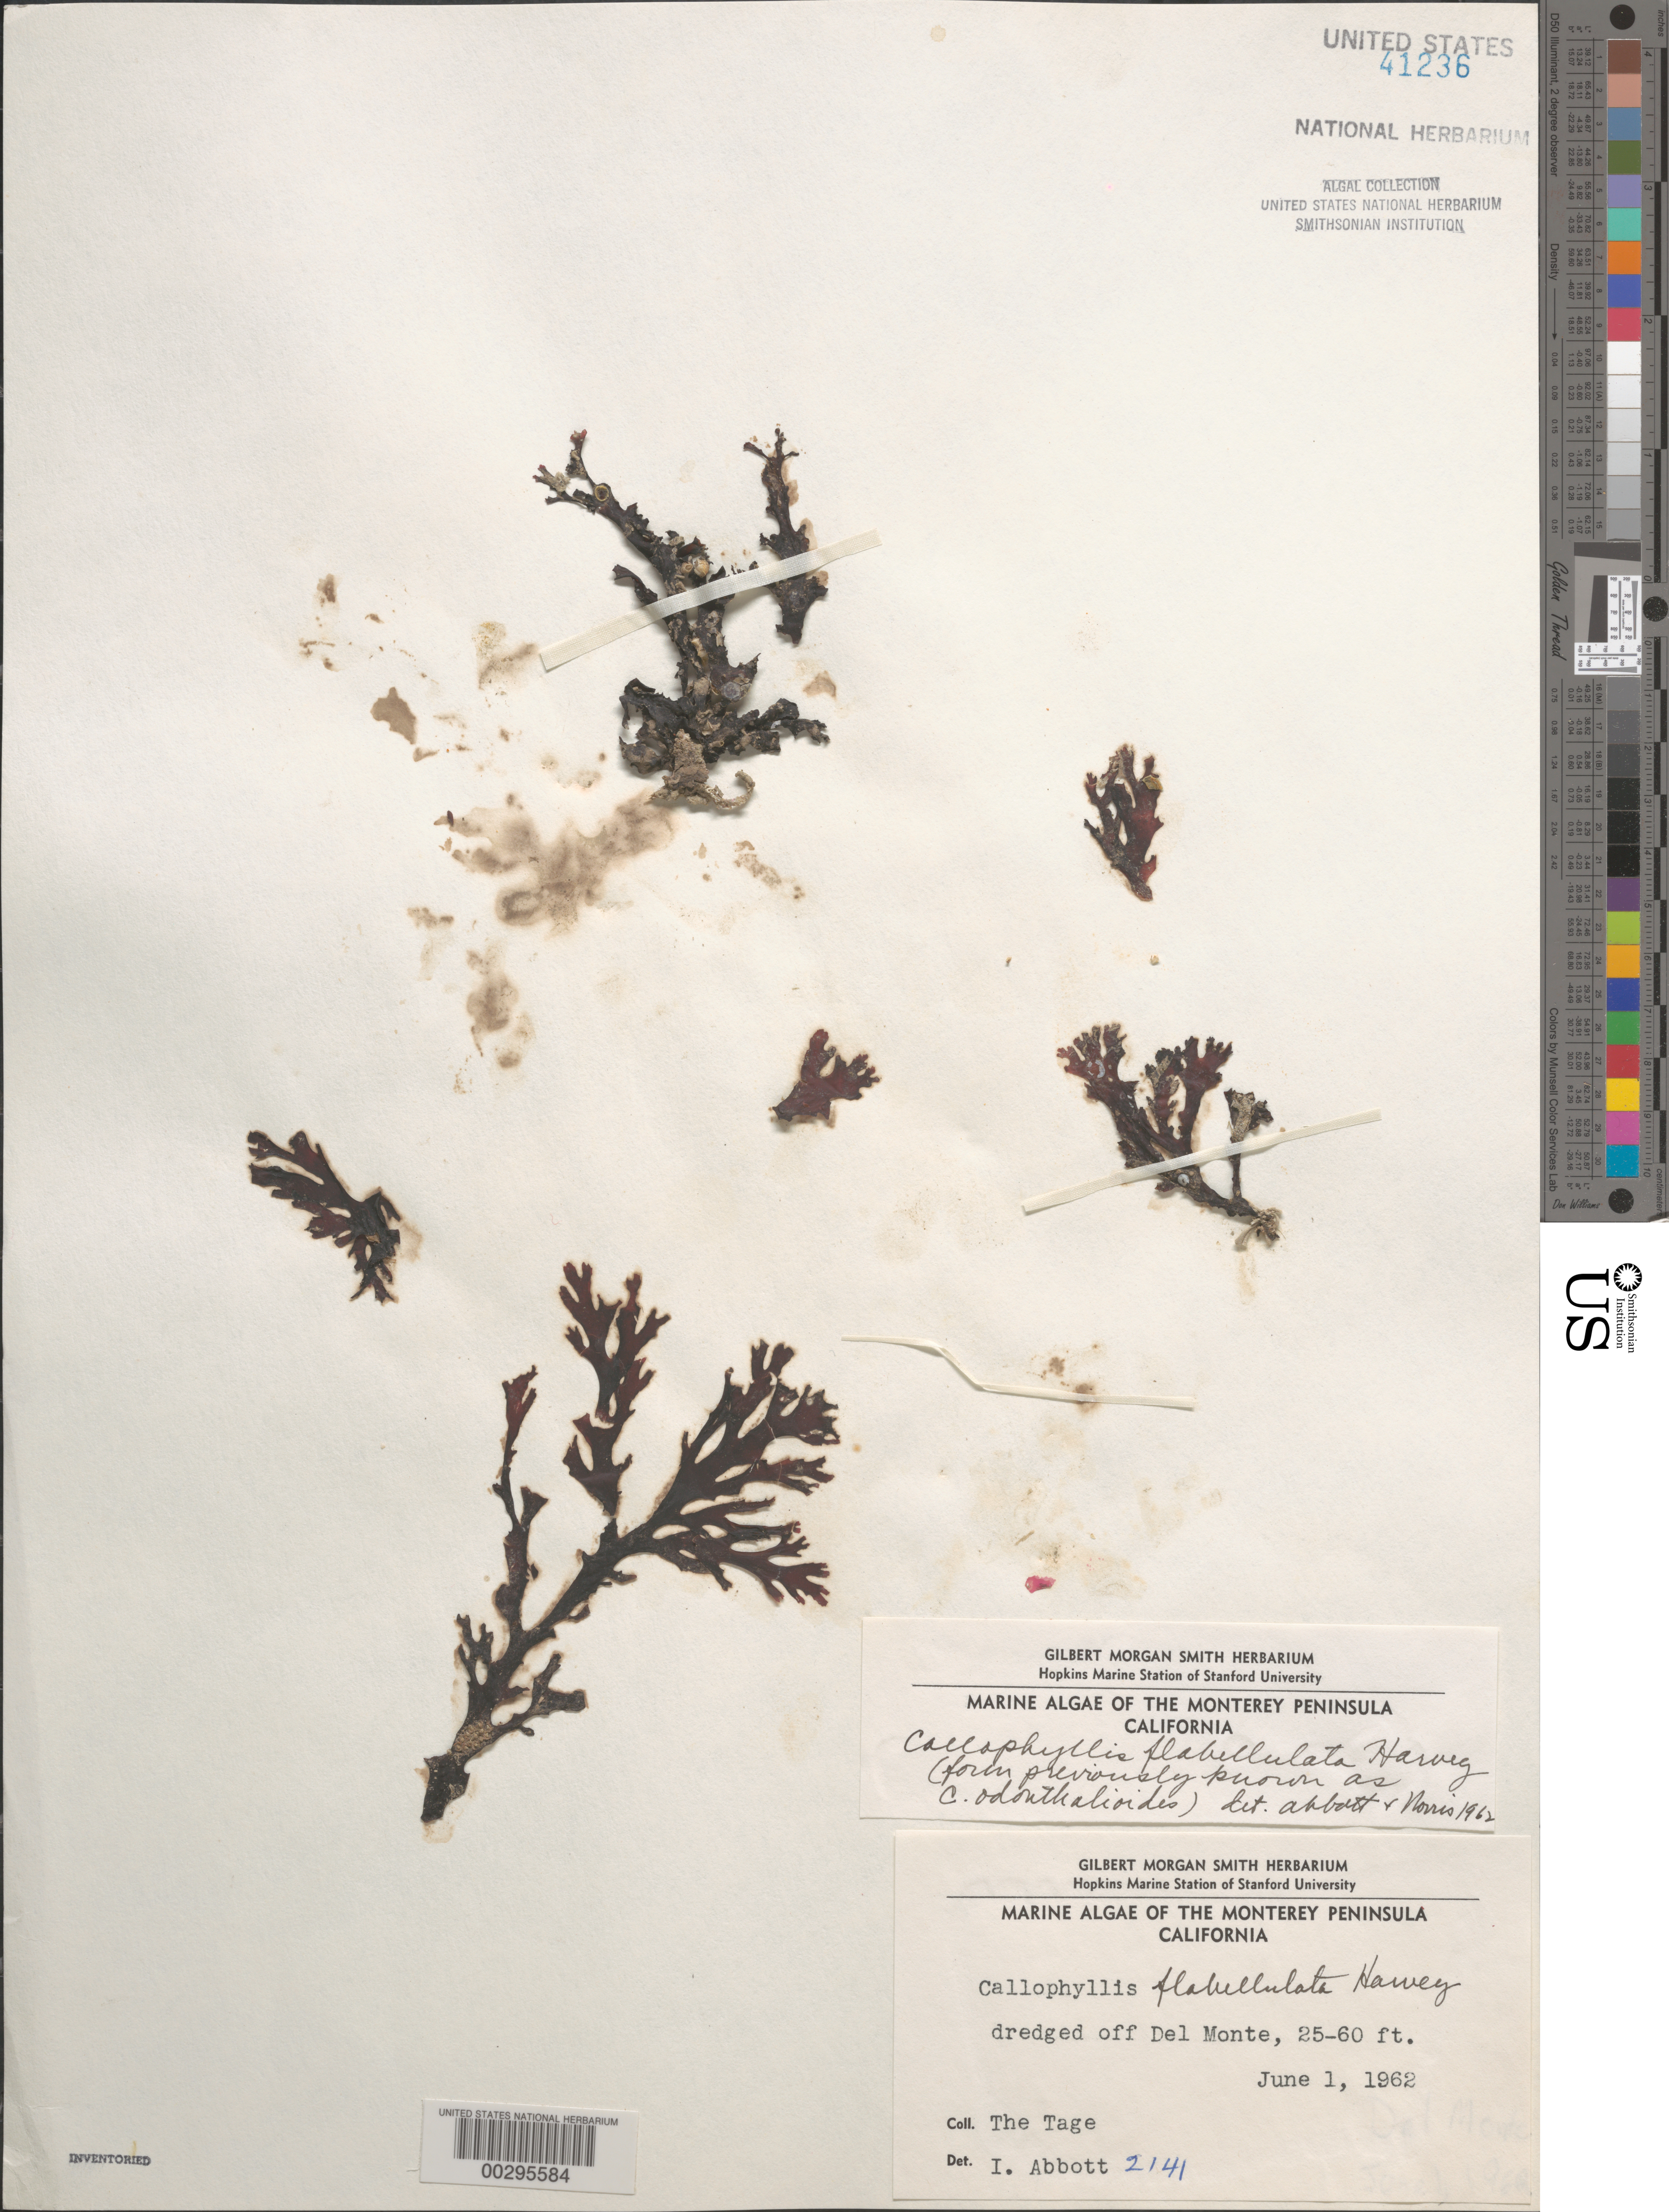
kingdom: Plantae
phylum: Rhodophyta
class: Florideophyceae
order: Gigartinales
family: Kallymeniaceae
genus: Callophyllis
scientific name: Callophyllis flabellulata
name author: Harv.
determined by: Abbott, I. A.; Norris, R. E.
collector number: IAA 2141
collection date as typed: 01 Jun 1962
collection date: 1962-06-01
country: United States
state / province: California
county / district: Monterey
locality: Off Del Monte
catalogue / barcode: US 41236